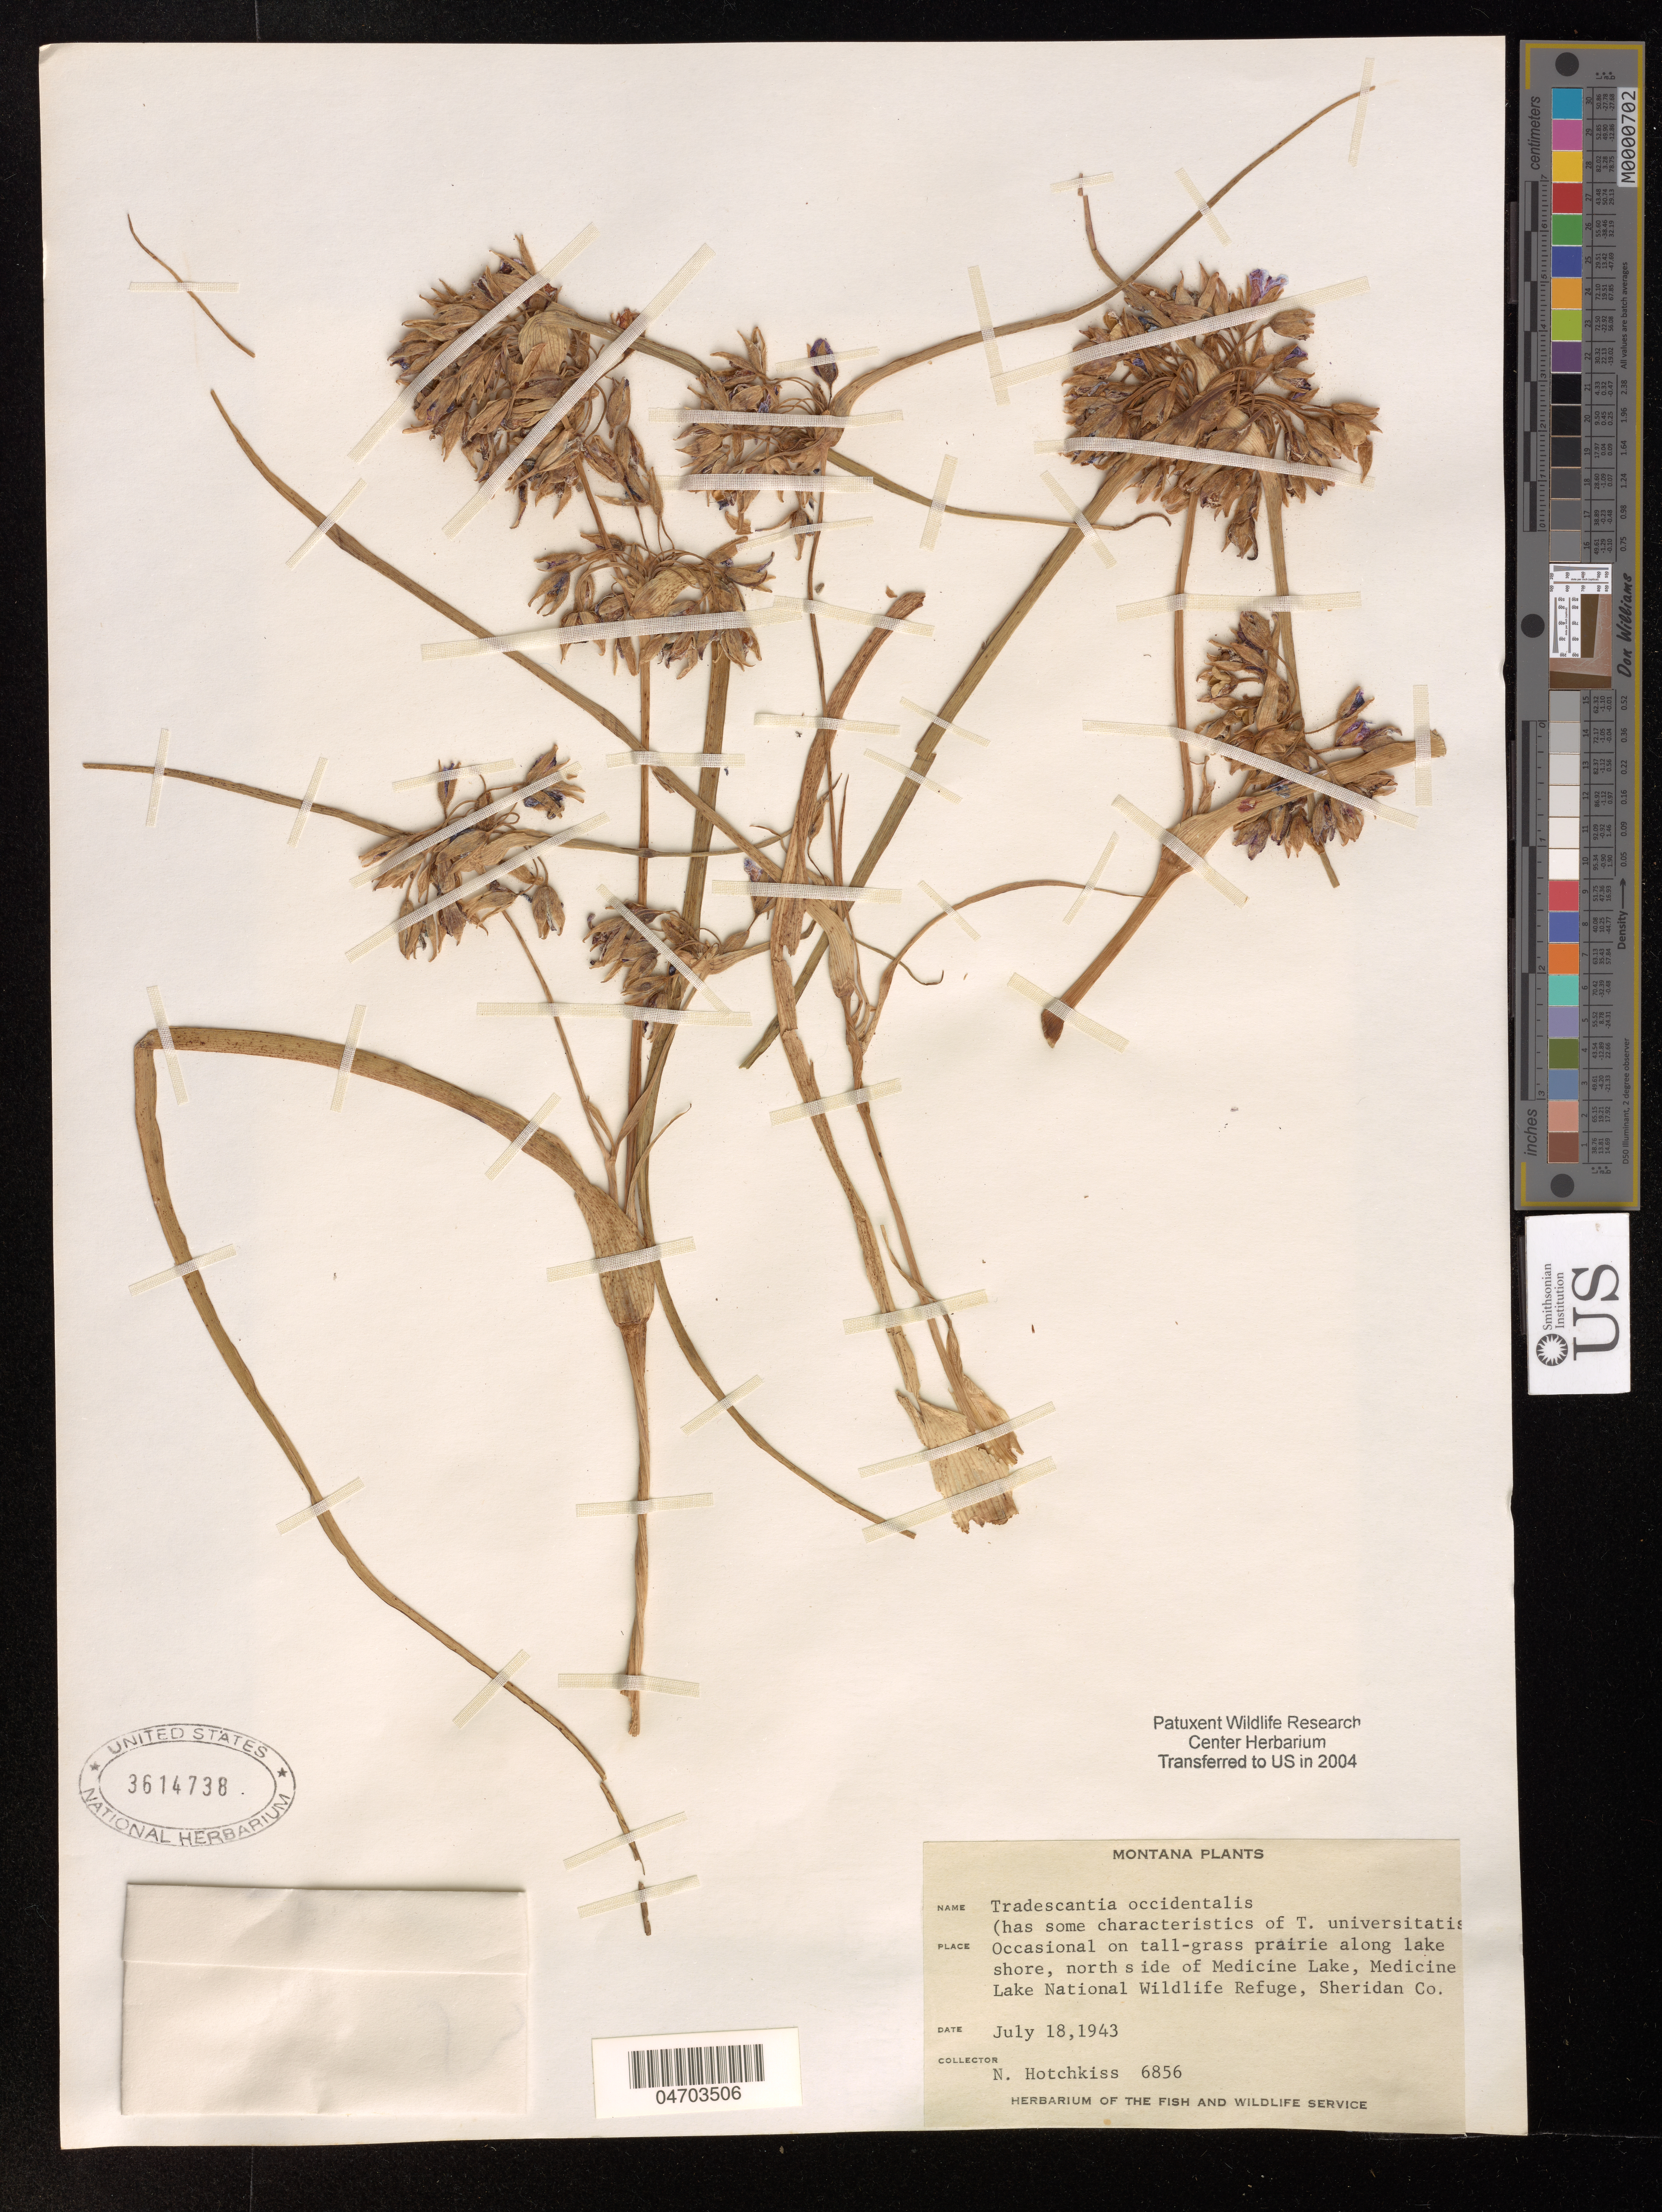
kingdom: Plantae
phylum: Tracheophyta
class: Liliopsida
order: Commelinales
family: Commelinaceae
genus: Tradescantia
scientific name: Tradescantia occidentalis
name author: (Britton) Smyth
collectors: N. Hotchkiss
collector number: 6856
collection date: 1943-07-18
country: United States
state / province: Montana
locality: North side of Medicine Lake, Medicine Lake National Wildlife Refuge, Sheridan Co.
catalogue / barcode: US 3614738